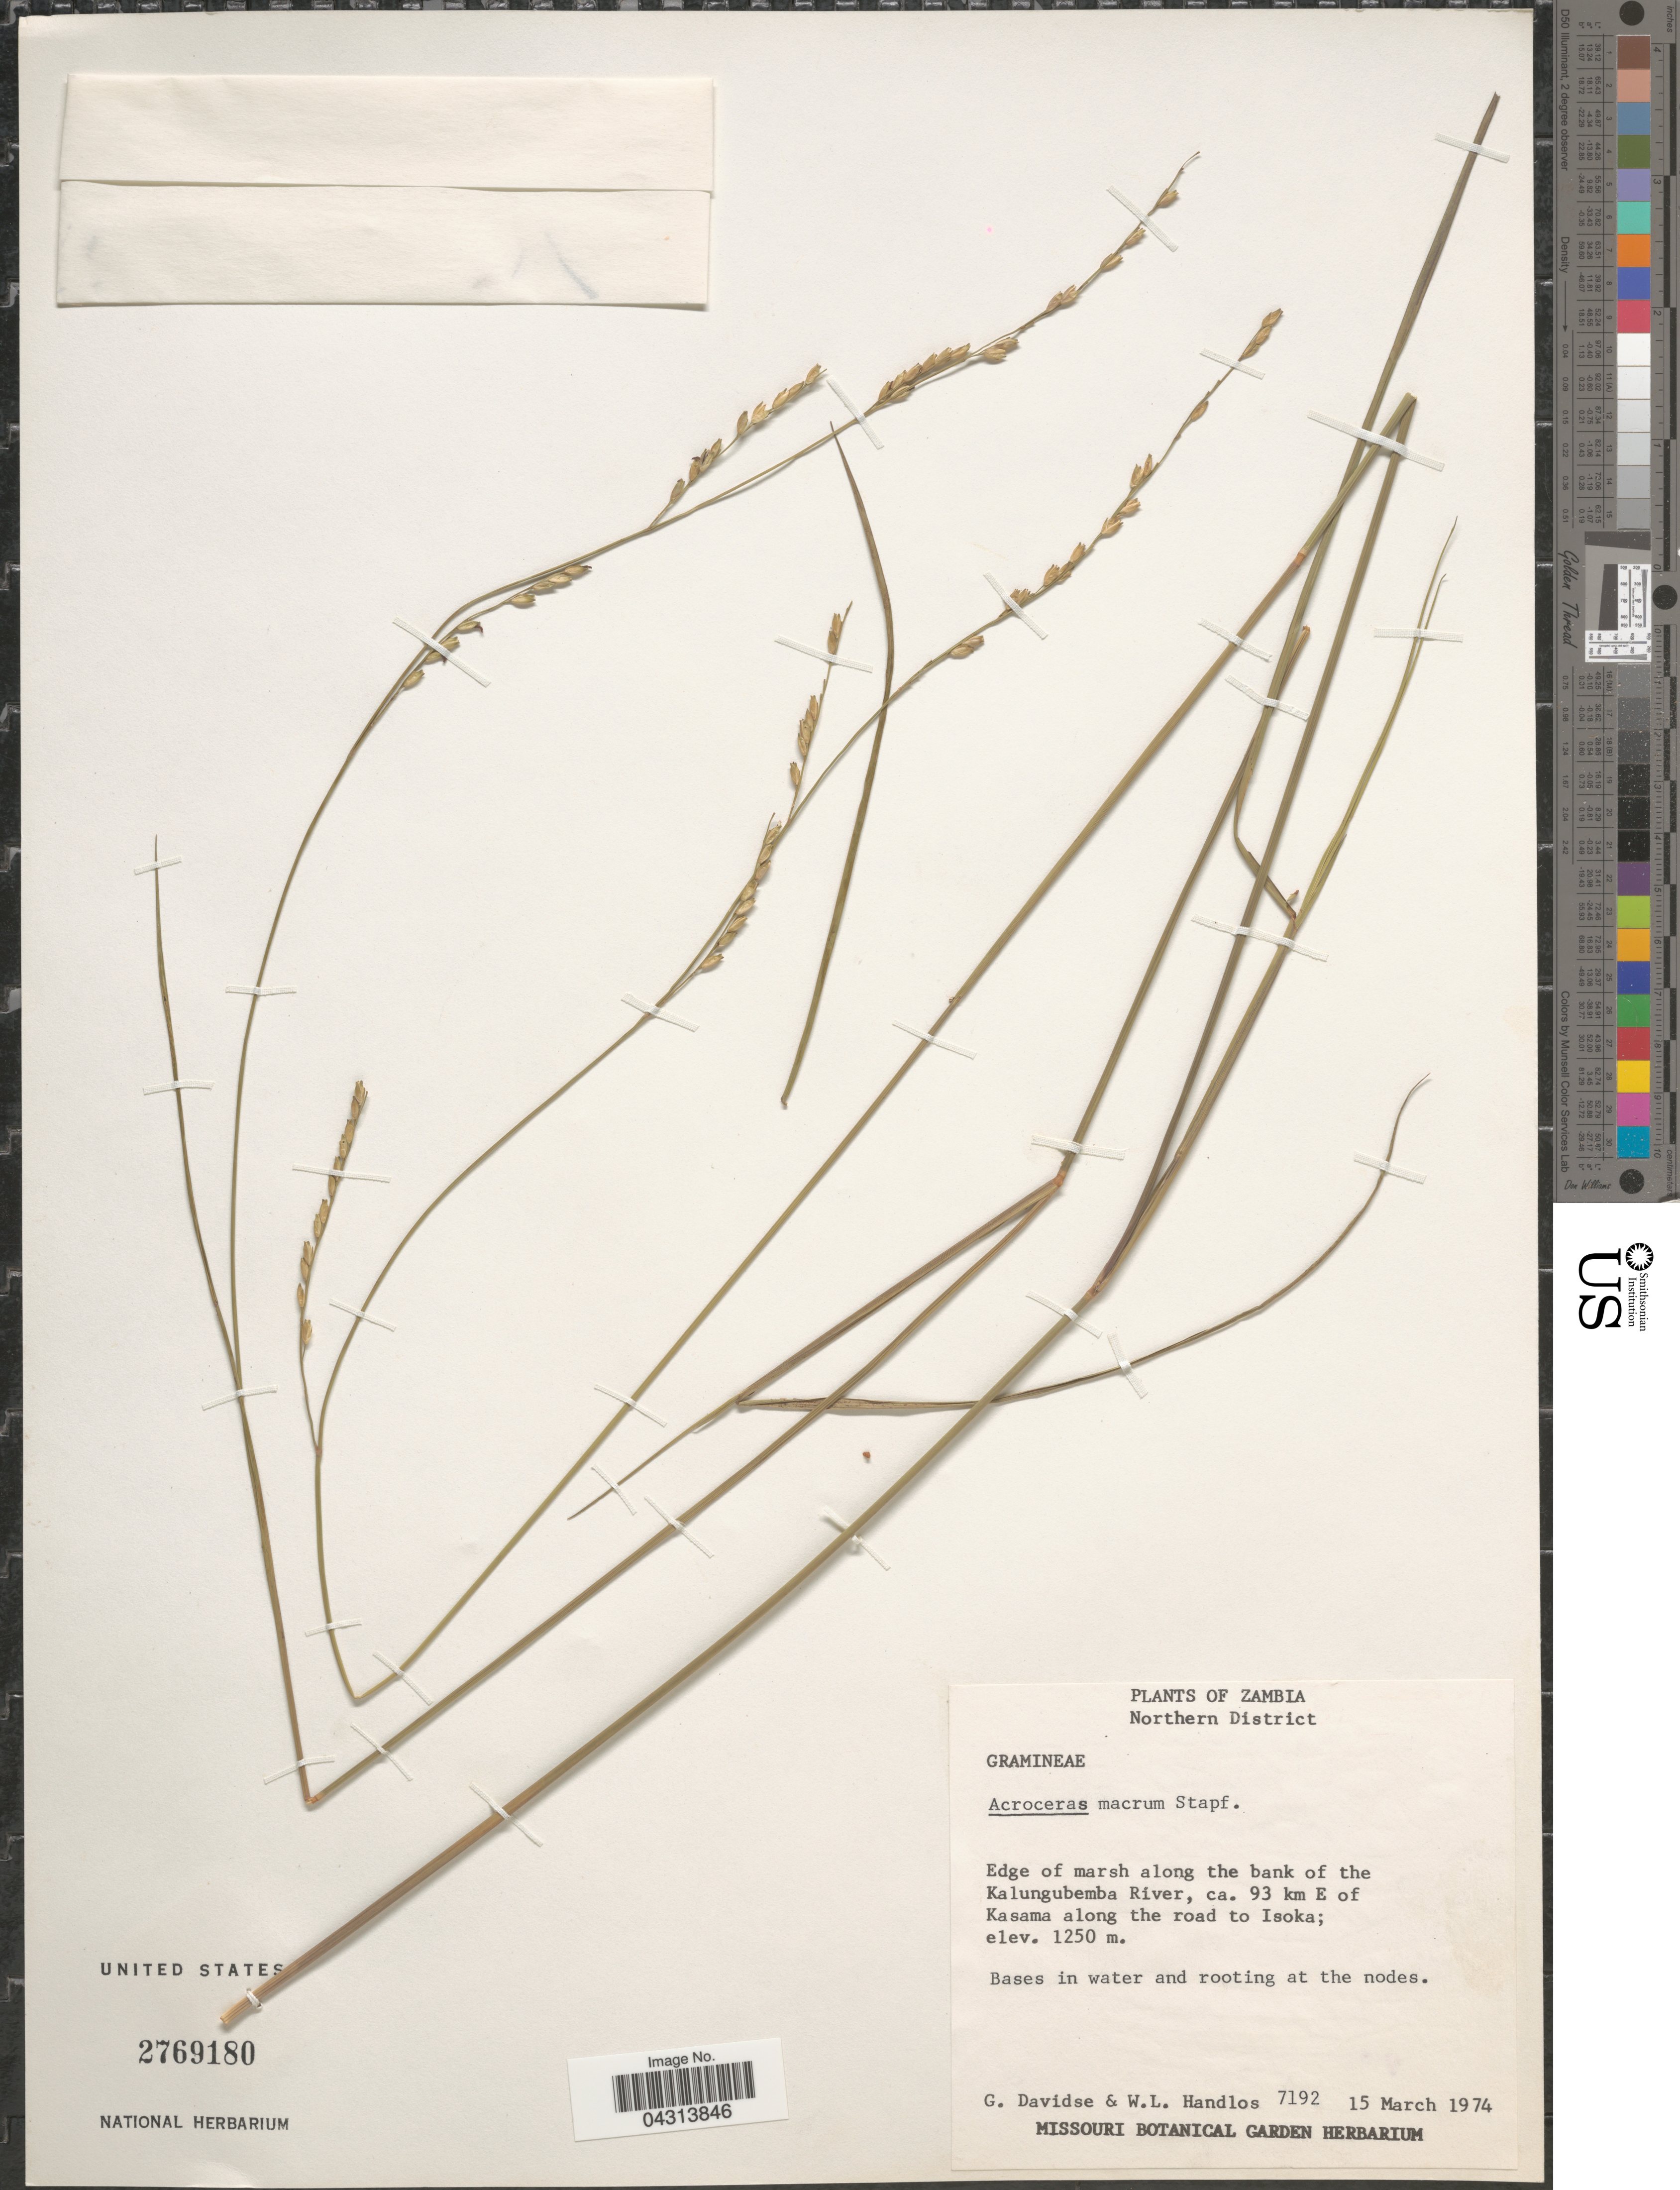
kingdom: Plantae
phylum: Tracheophyta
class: Liliopsida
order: Poales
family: Poaceae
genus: Acroceras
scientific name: Acroceras macrum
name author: Stapf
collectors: G. Davidse & W. L. Handlos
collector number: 7192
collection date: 1974-03-15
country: Zambia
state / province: Northern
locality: Northern District. edge of marsh along the bank of the Kalungubemba River, ca. 93 km E of Kasama along the road to Isoka.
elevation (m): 1250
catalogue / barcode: US 2769180